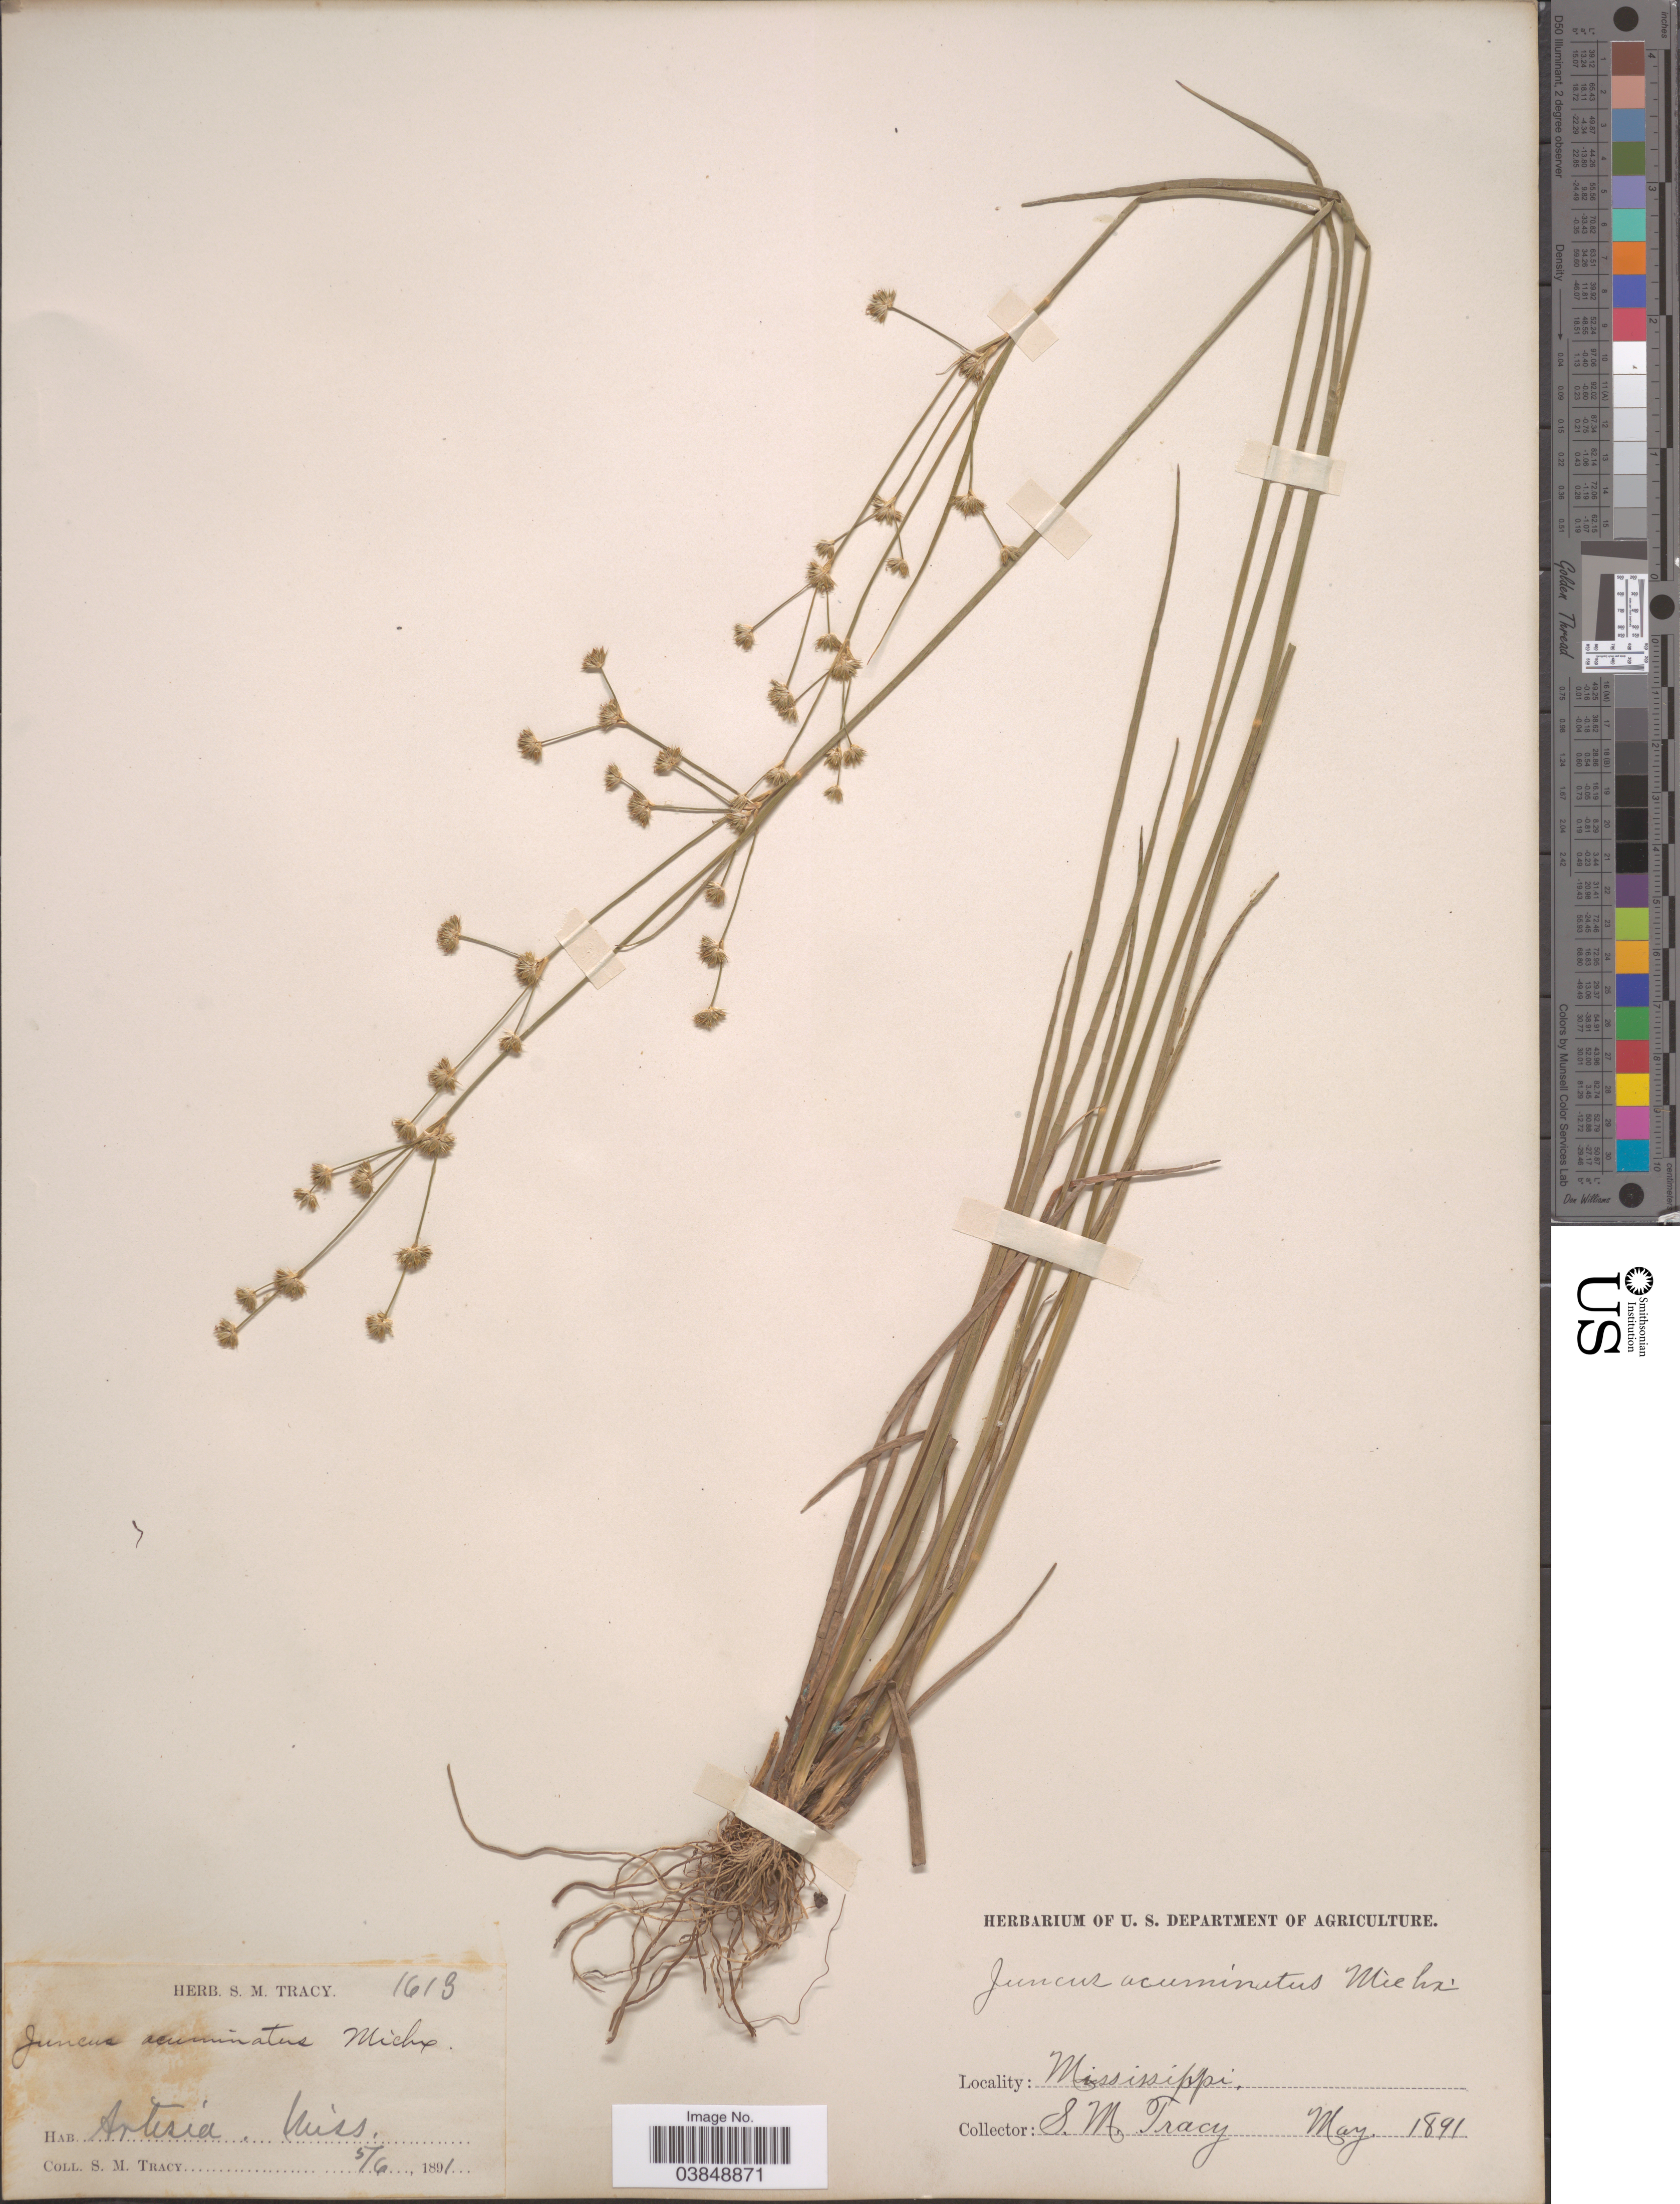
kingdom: Plantae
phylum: Tracheophyta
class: Liliopsida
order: Poales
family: Juncaceae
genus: Juncus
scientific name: Juncus acuminatus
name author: Michx.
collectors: S. M. Tracy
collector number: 1613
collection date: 1891-05-06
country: United States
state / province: Mississippi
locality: Artesia.